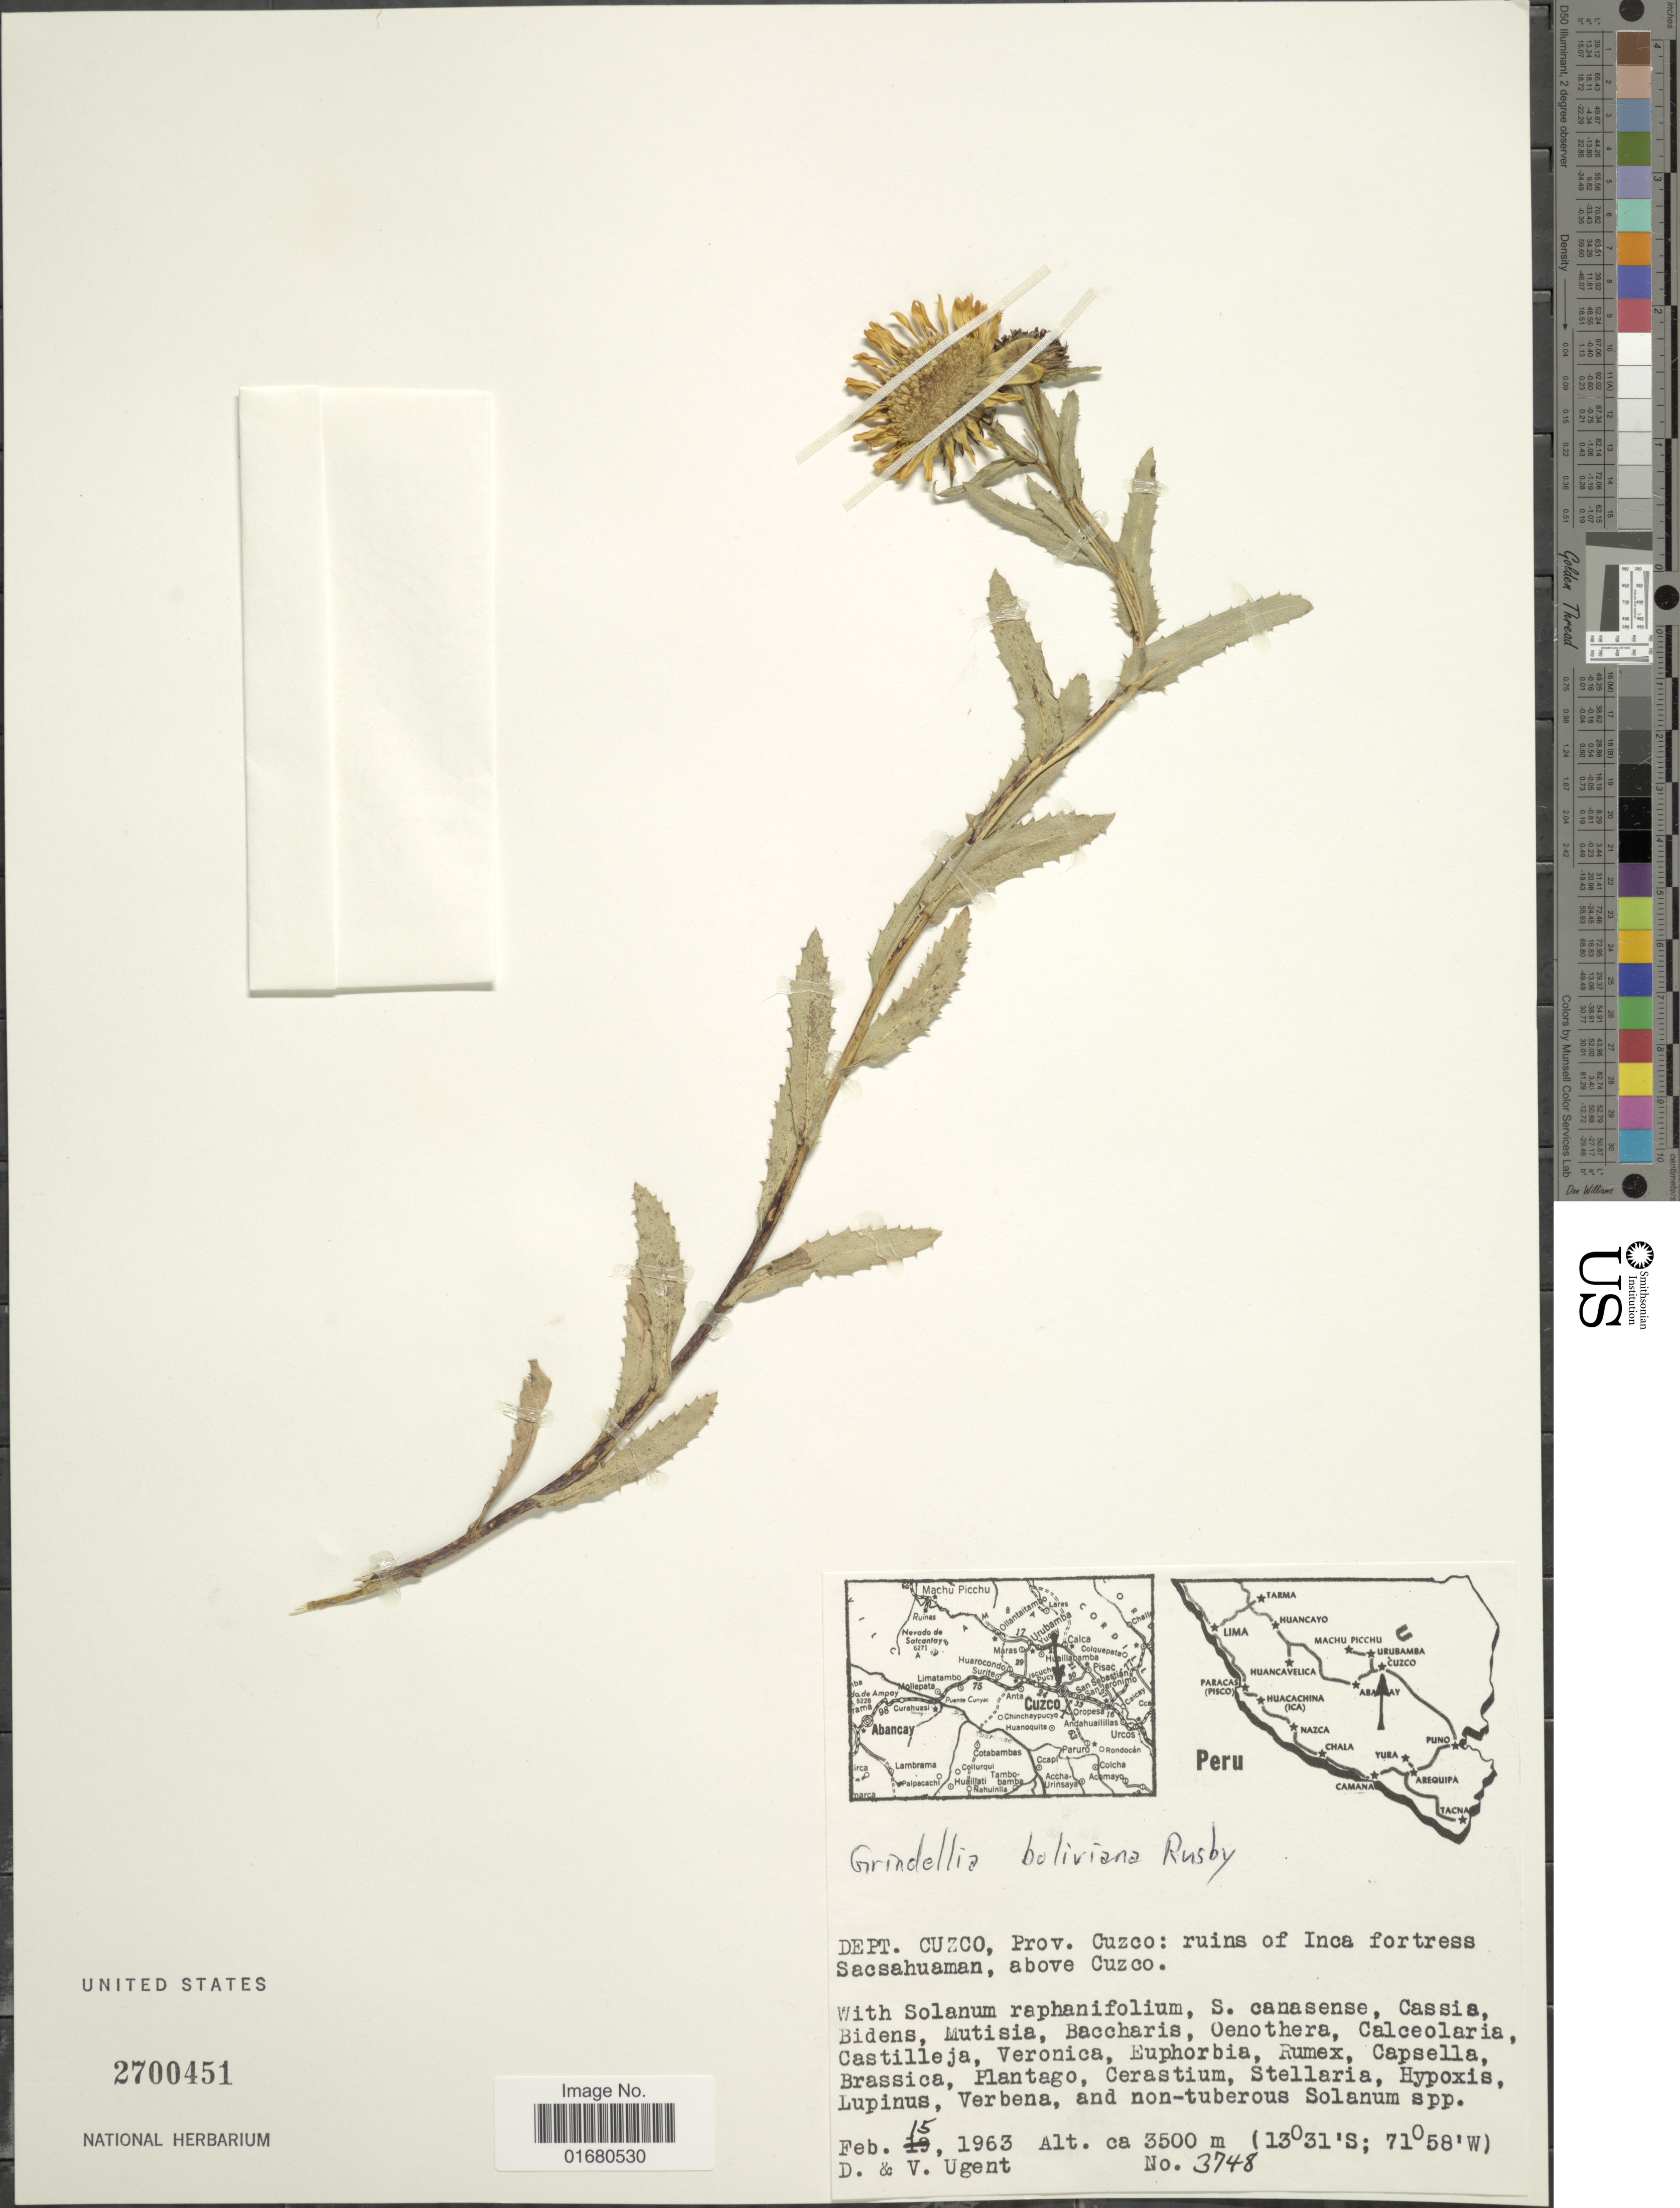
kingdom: Plantae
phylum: Tracheophyta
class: Magnoliopsida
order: Asterales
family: Asteraceae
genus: Grindelia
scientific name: Grindelia boliviana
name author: Rusby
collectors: D. Ugent & V. Ugent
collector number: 3748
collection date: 1963-02-15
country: Peru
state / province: Cusco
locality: Dept. Cusco, ruins of Inca fortess Sacsahuaman, above Cuzco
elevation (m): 3500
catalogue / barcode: US 2700451